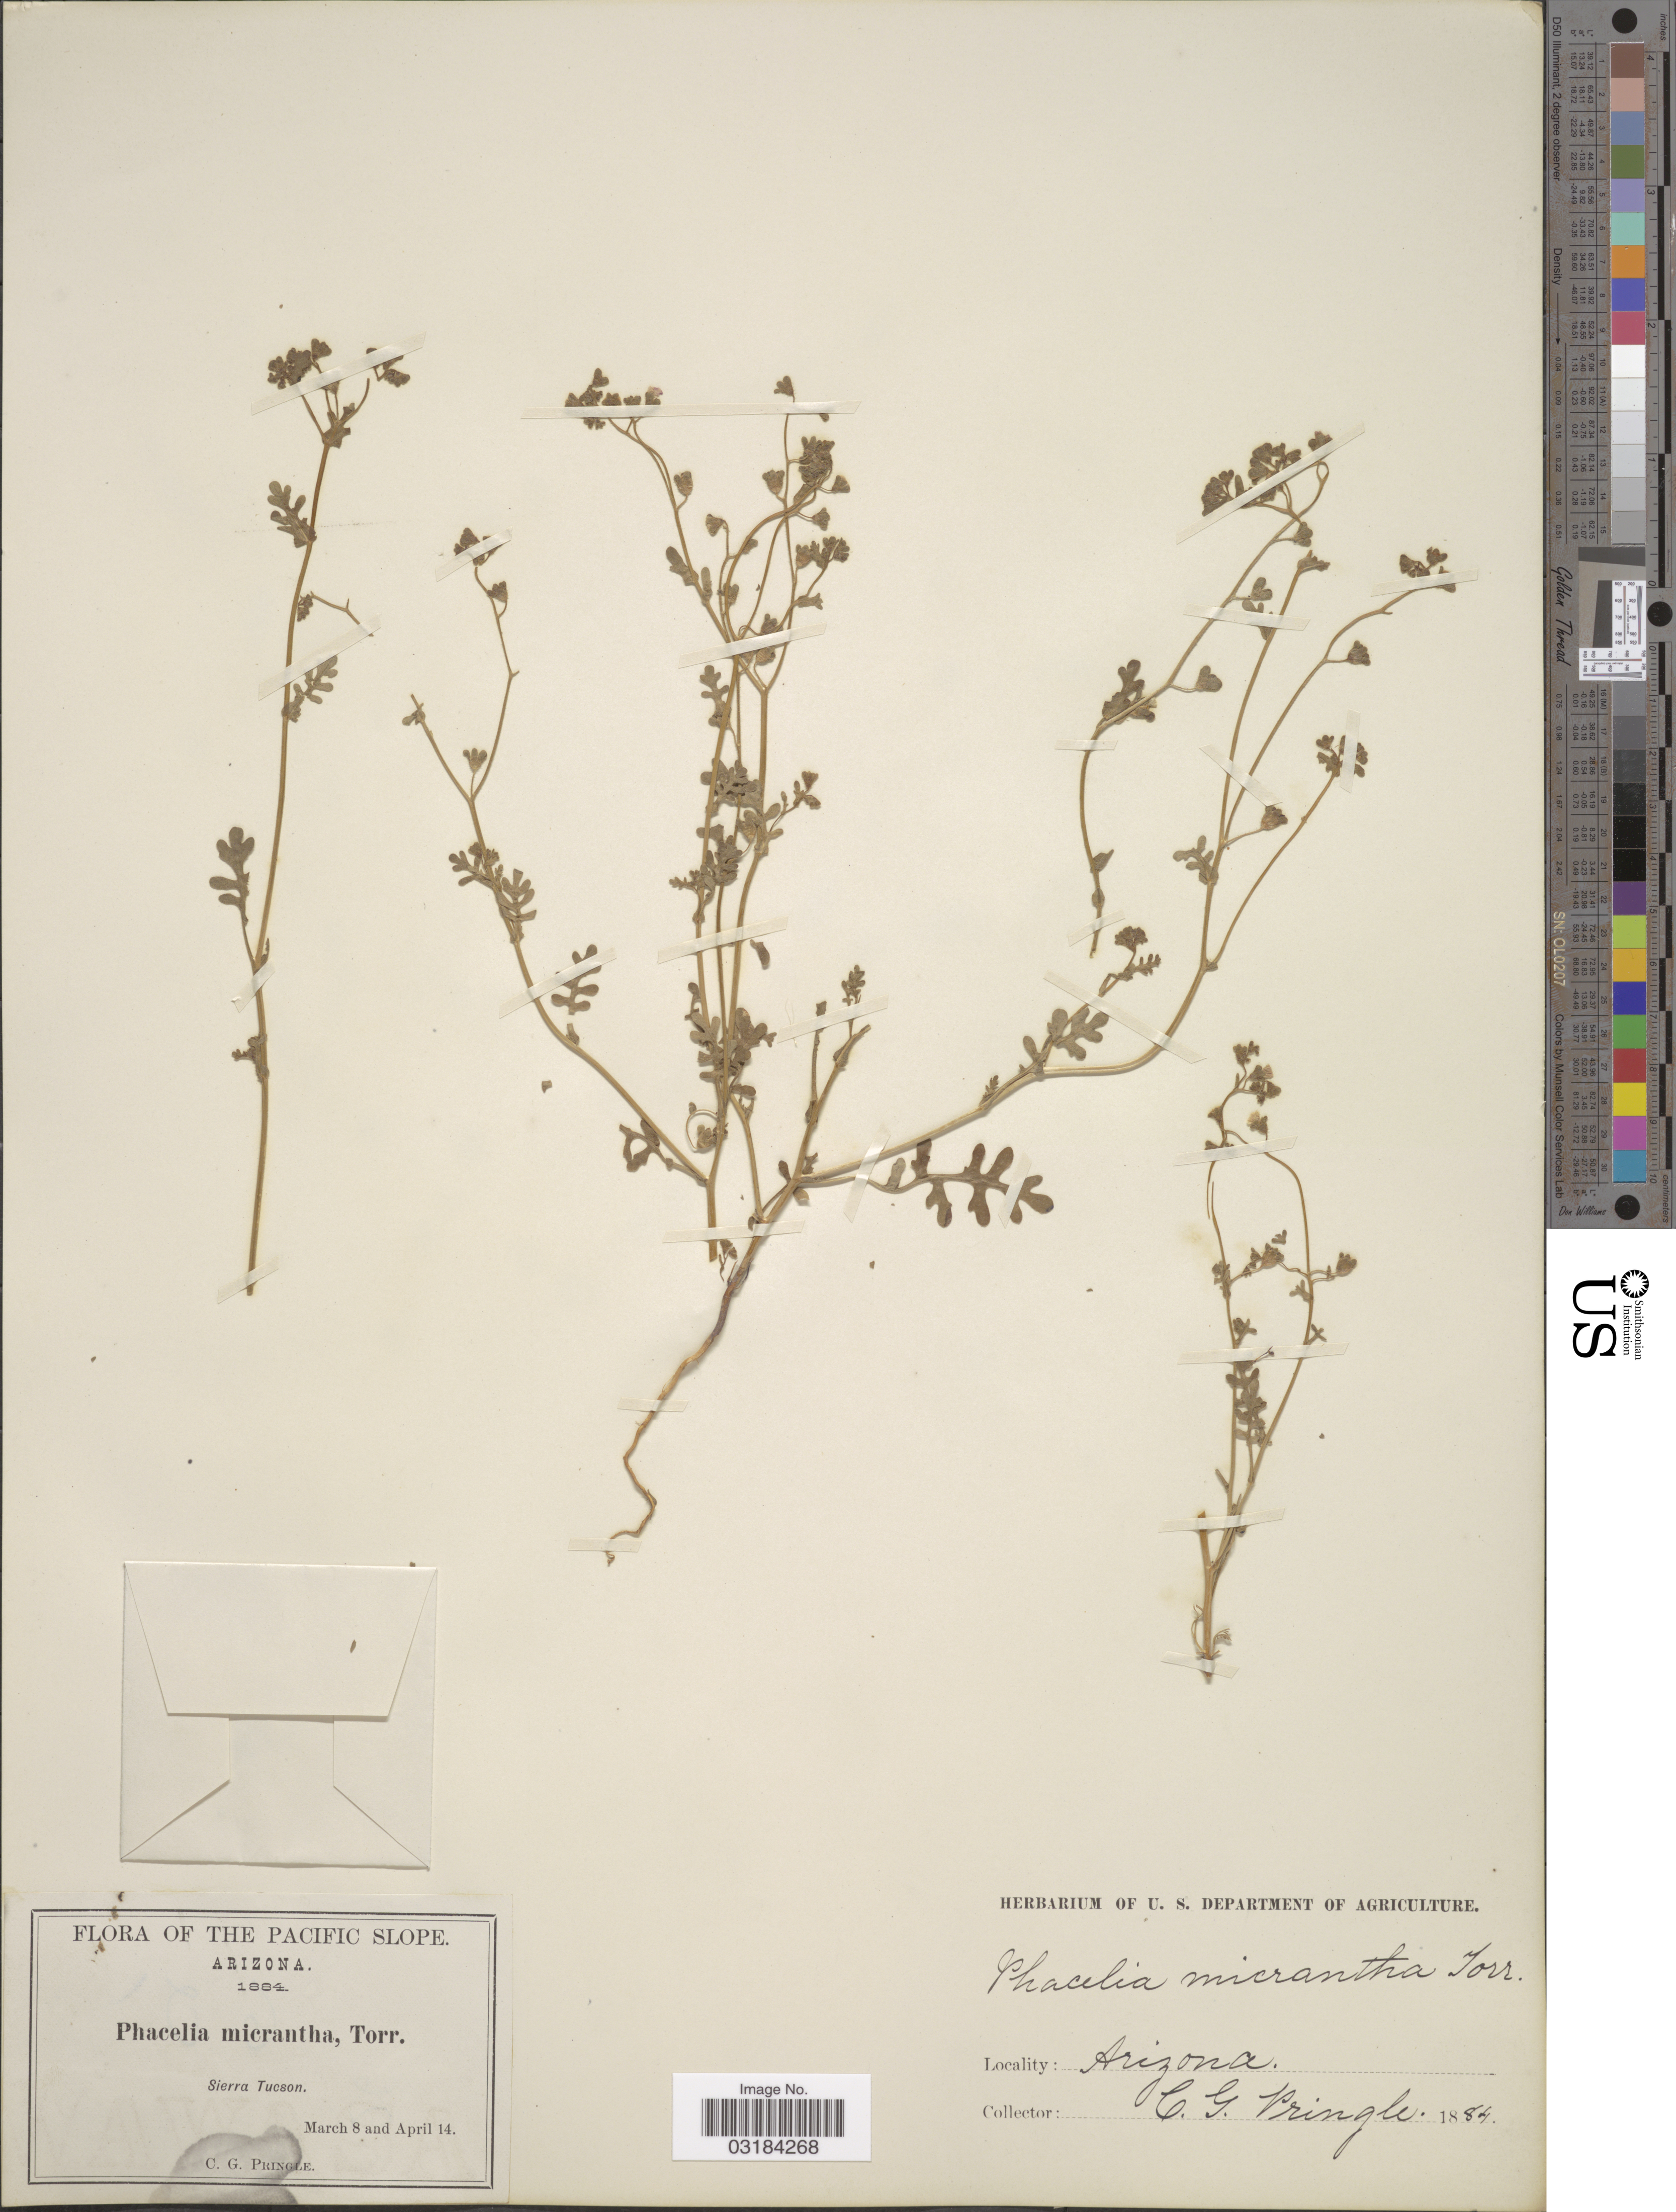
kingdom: Plantae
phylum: Tracheophyta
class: Magnoliopsida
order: Boraginales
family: Hydrophyllaceae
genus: Eucrypta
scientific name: Eucrypta micrantha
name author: (Torr.) A. Heller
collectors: C. G. Pringle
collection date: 1884-03-08/1884-04-14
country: United States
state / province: Arizona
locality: The Pacific Slope. Sierra Tucson.